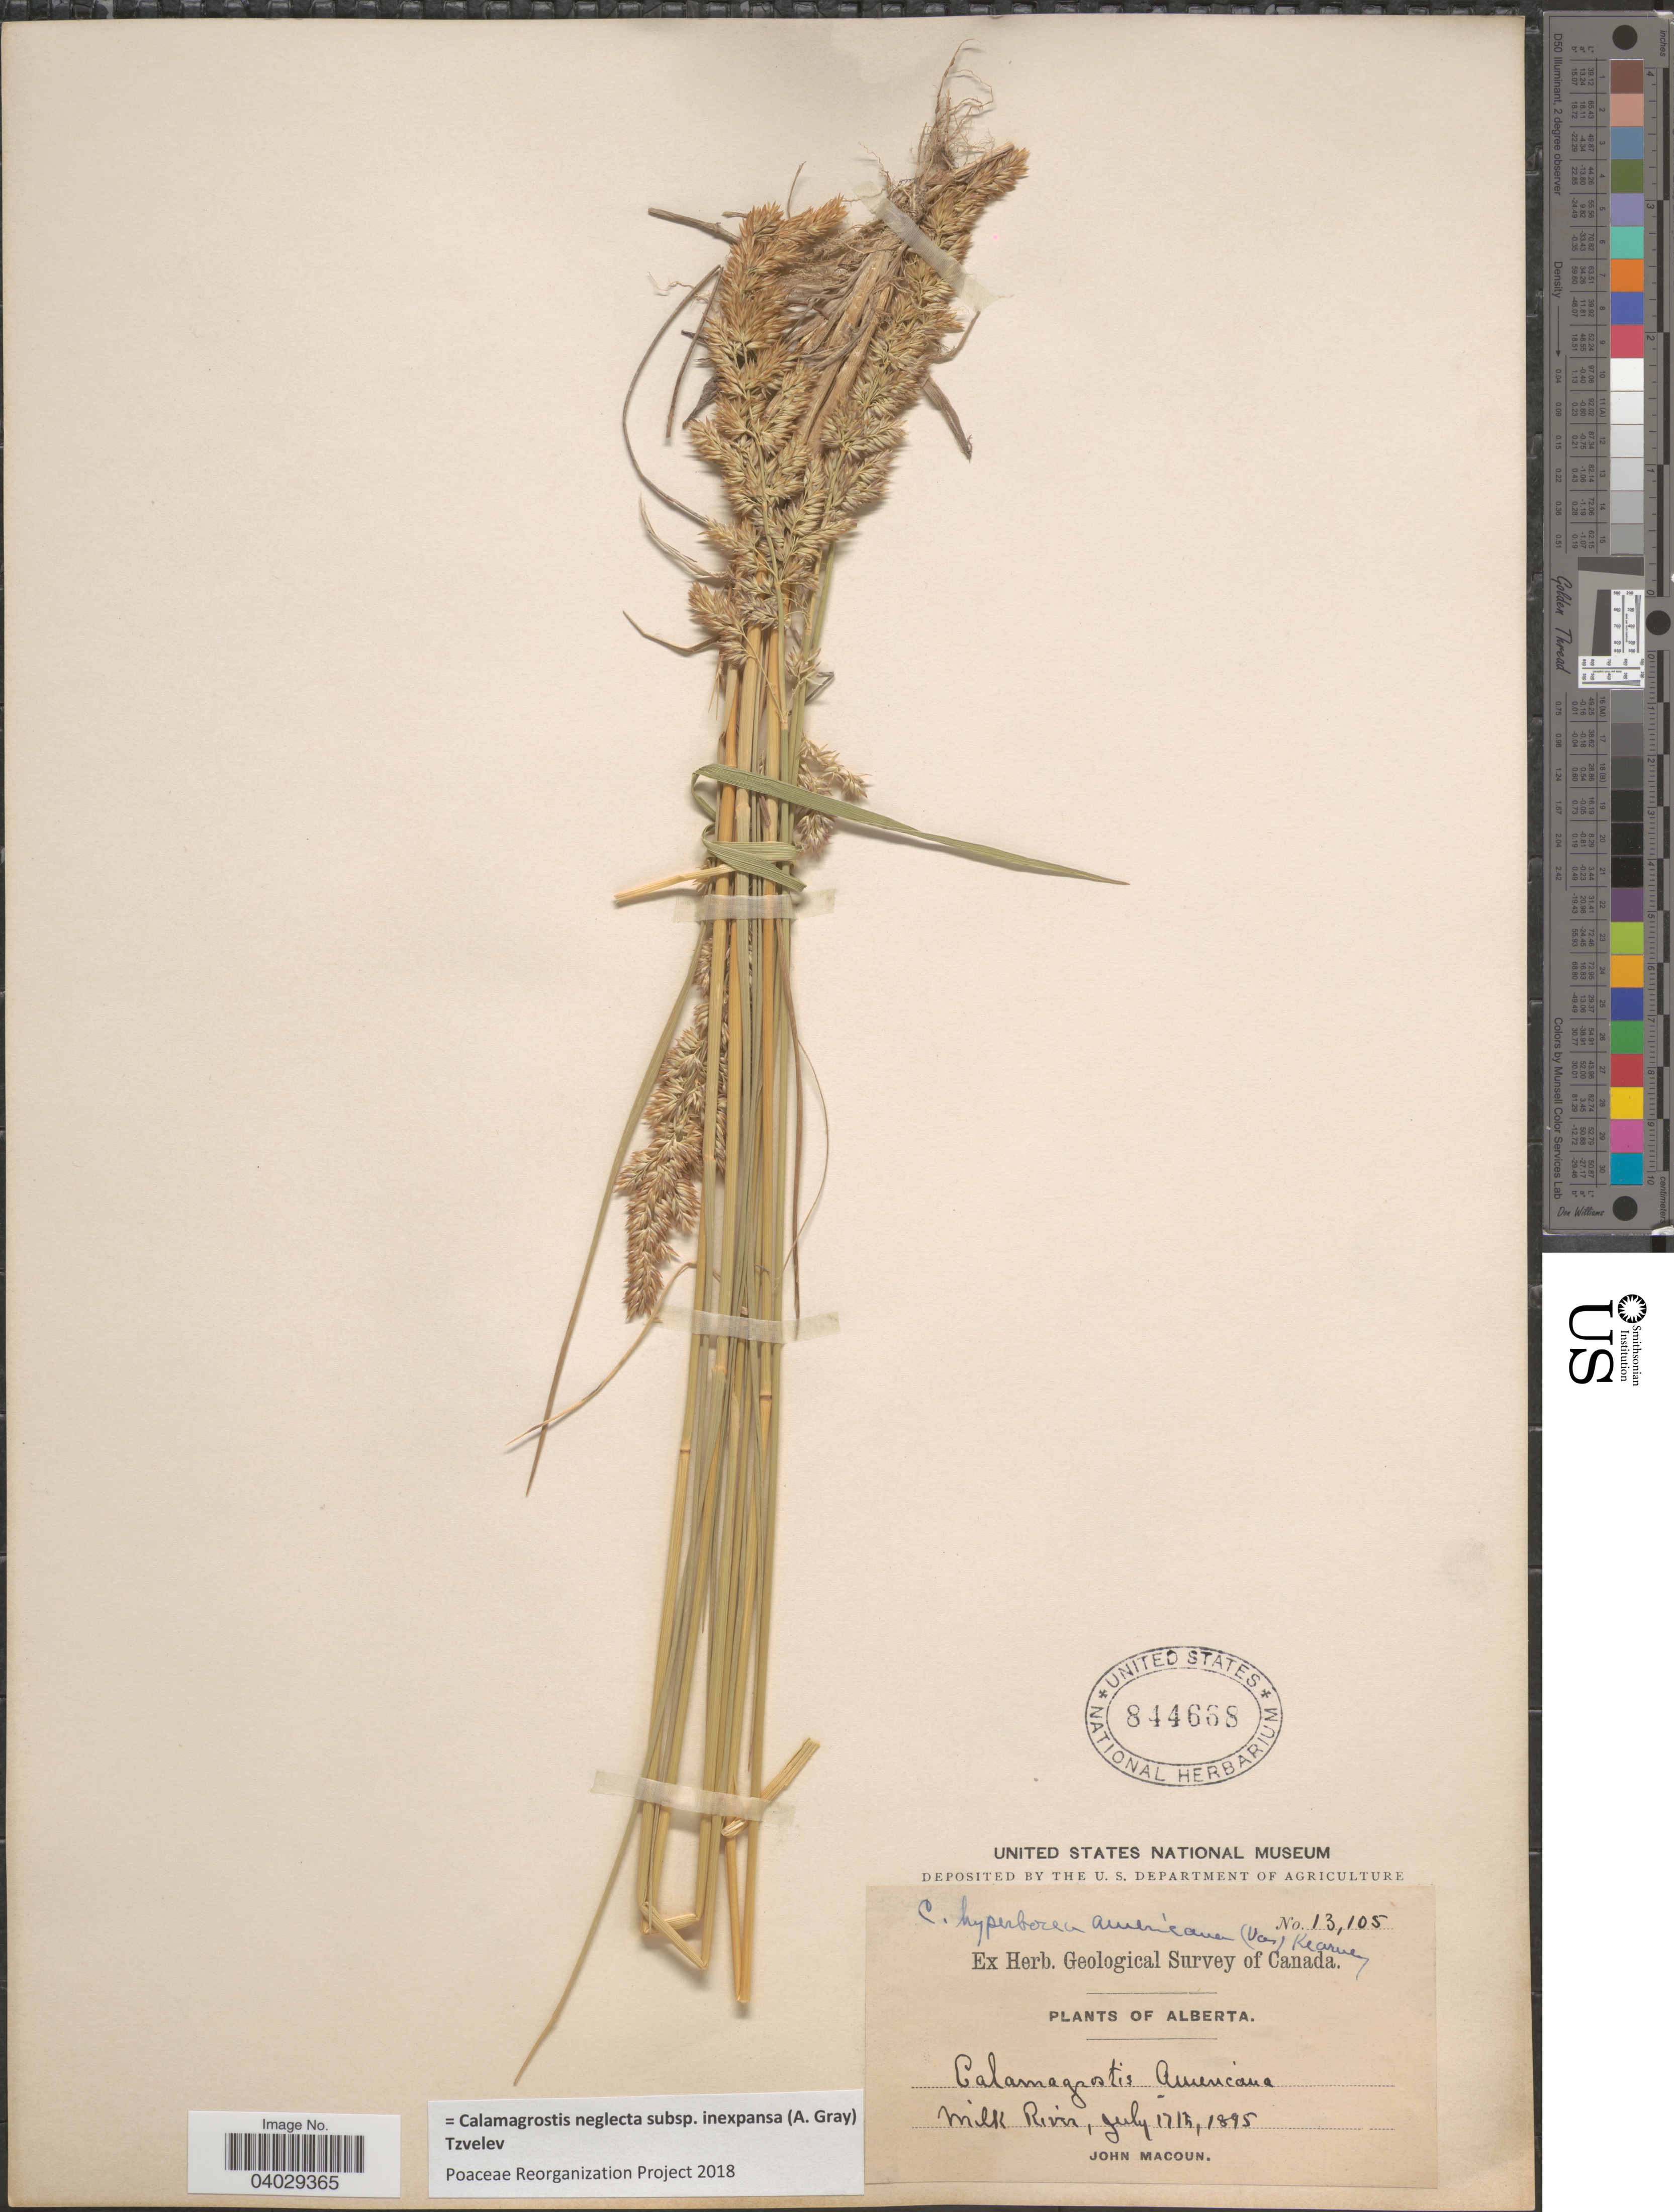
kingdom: Plantae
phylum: Tracheophyta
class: Liliopsida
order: Poales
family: Poaceae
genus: Calamagrostis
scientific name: Calamagrostis neglecta subsp. inexpansa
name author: (A. Gray) Tzvelev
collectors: J. Macoun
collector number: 13105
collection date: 1895-07-17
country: Canada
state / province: Alberta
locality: Milk River.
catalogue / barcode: US 844668